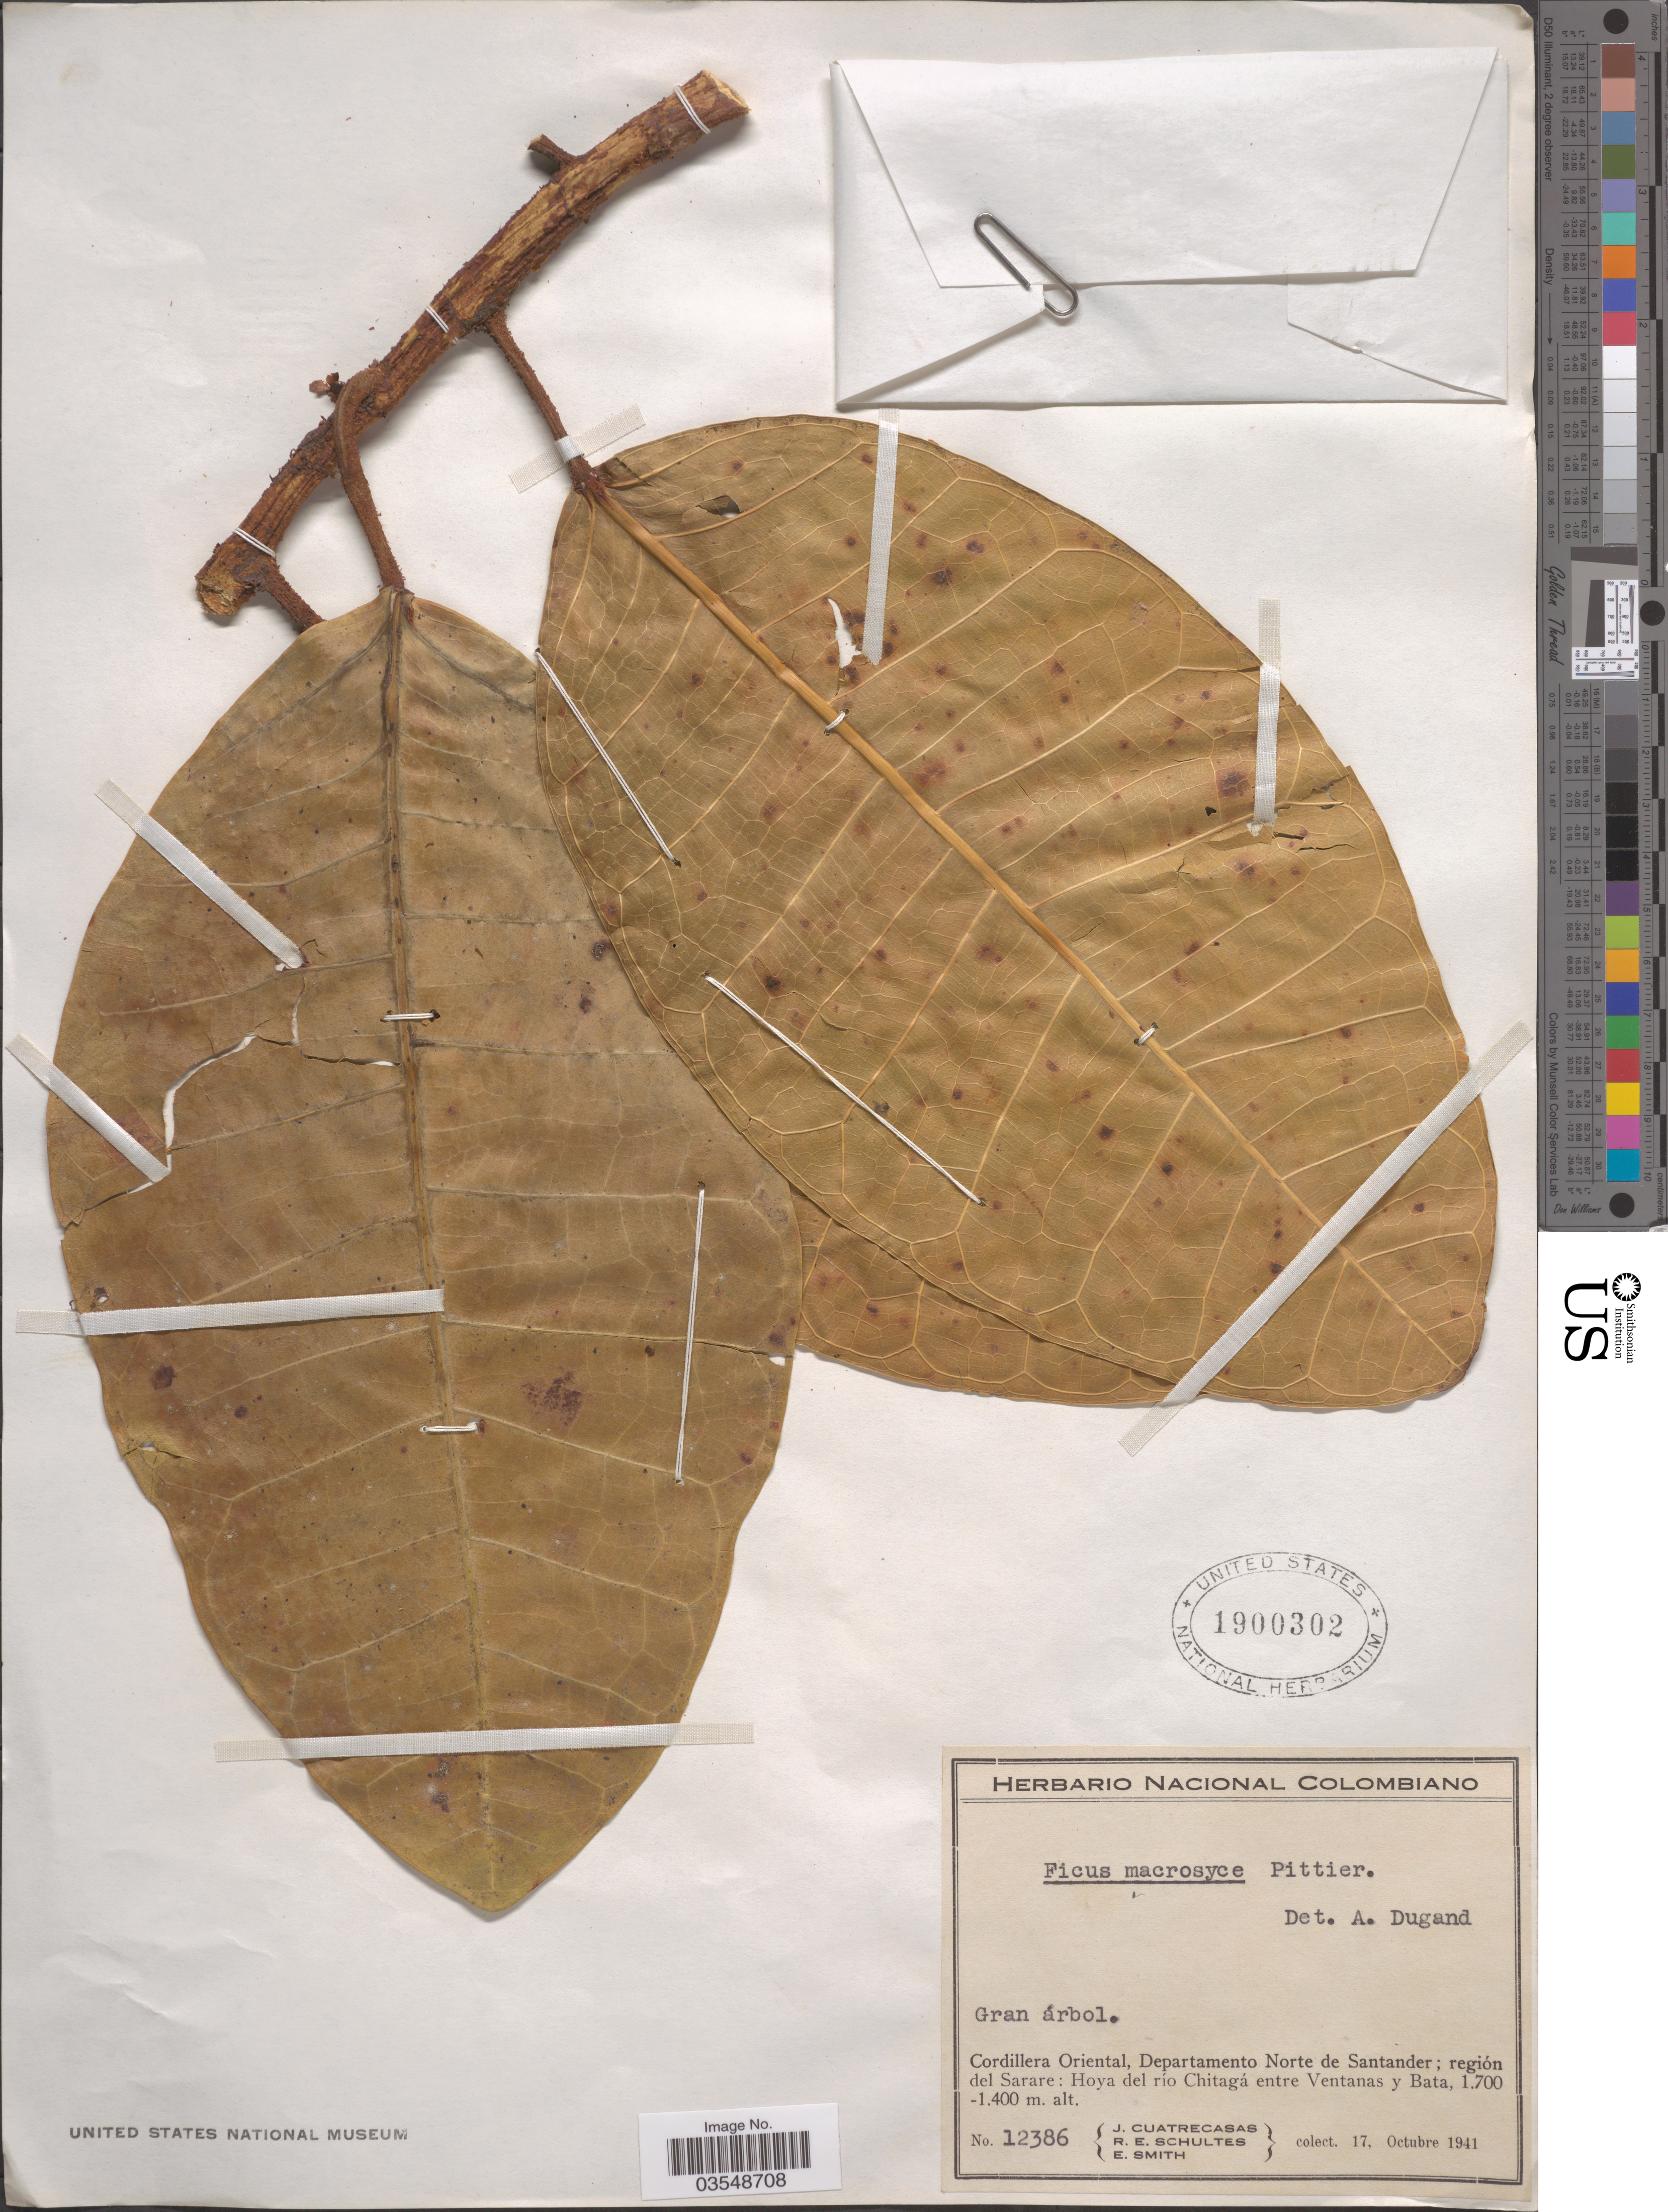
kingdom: Plantae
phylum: Tracheophyta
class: Magnoliopsida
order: Rosales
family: Moraceae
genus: Ficus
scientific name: Ficus macrosyce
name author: Pittier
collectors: J. Cuatrecasas, R. E. Schultes & E. Smith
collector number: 12386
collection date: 1941-10-17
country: Colombia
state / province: Norte de Santander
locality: Cordillera Oriental, Departamento Norte de Santander; región del Sarare: Hoya del río Chitagá entre Ventanas y Bata.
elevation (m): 1400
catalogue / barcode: US 1900302